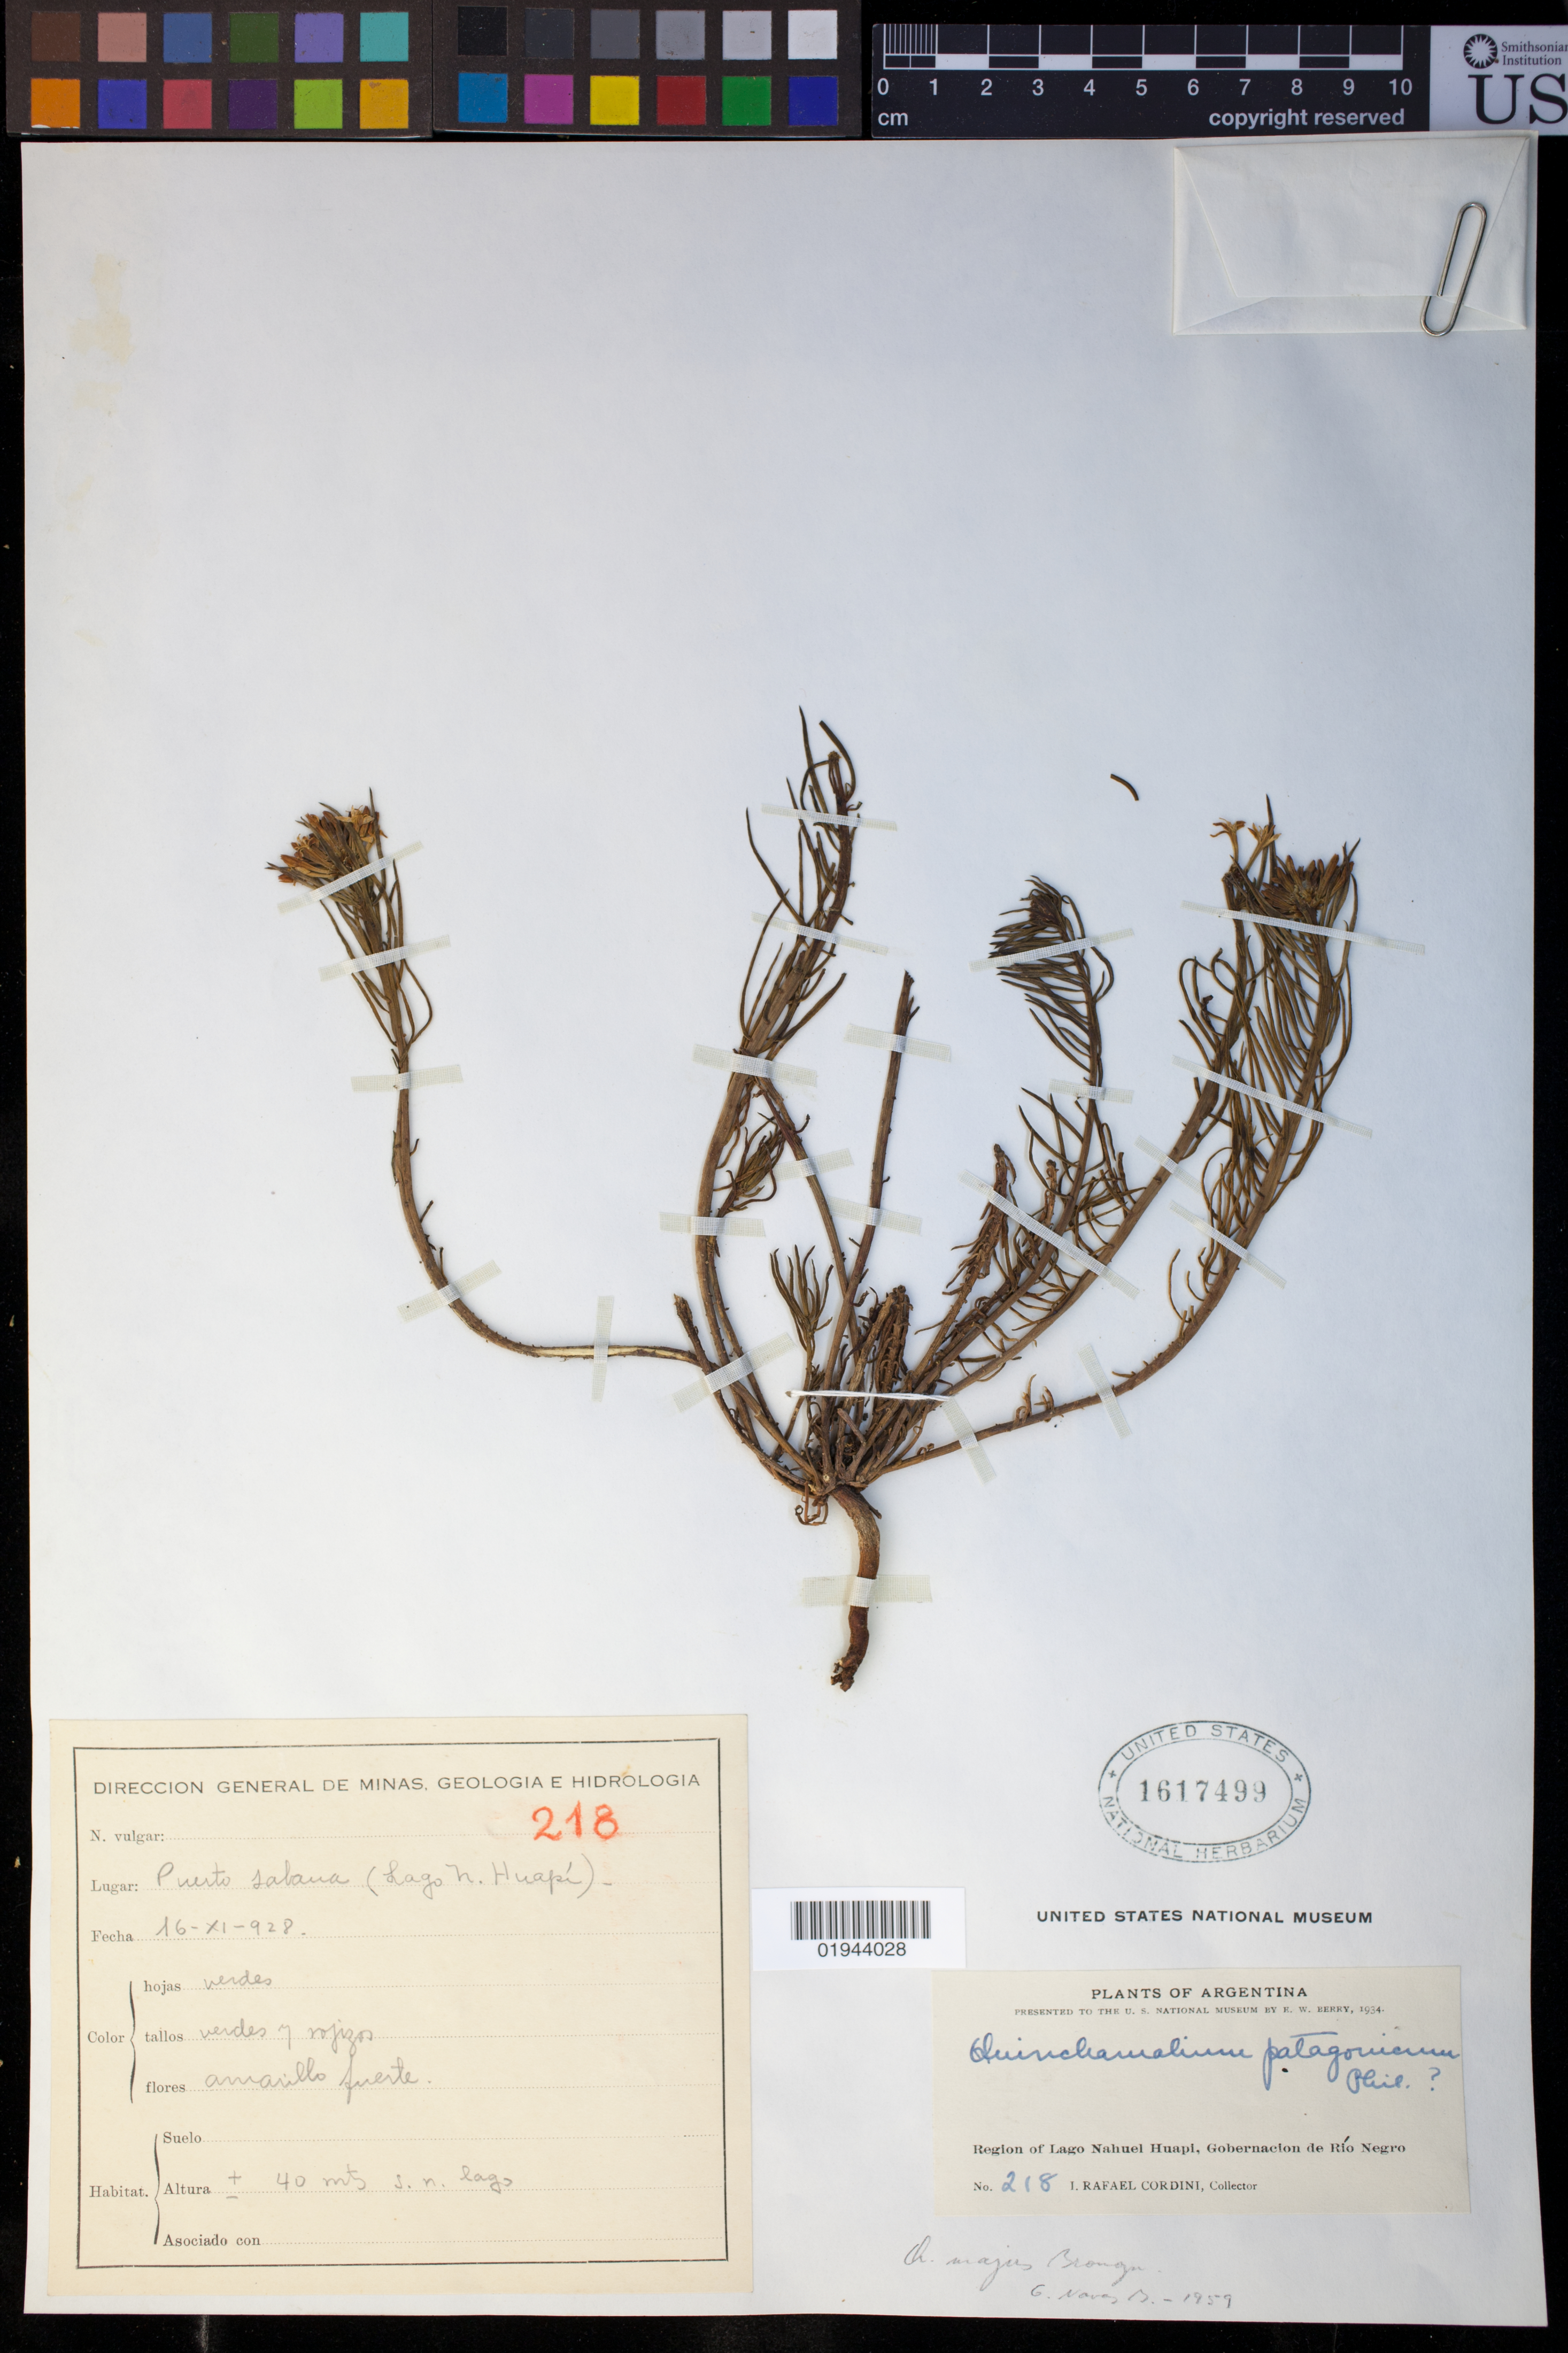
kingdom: Plantae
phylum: Tracheophyta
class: Magnoliopsida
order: Santalales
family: Schoepfiaceae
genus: Quinchamalium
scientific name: Quinchamalium patagonicum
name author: F. Phil.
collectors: I. Cordini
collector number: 218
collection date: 1928-11-16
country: Argentina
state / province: Rio Negro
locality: Region of Lago Nahuel HuapÃ­, Gobernacion de Rio Negro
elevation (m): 40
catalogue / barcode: US 1617499